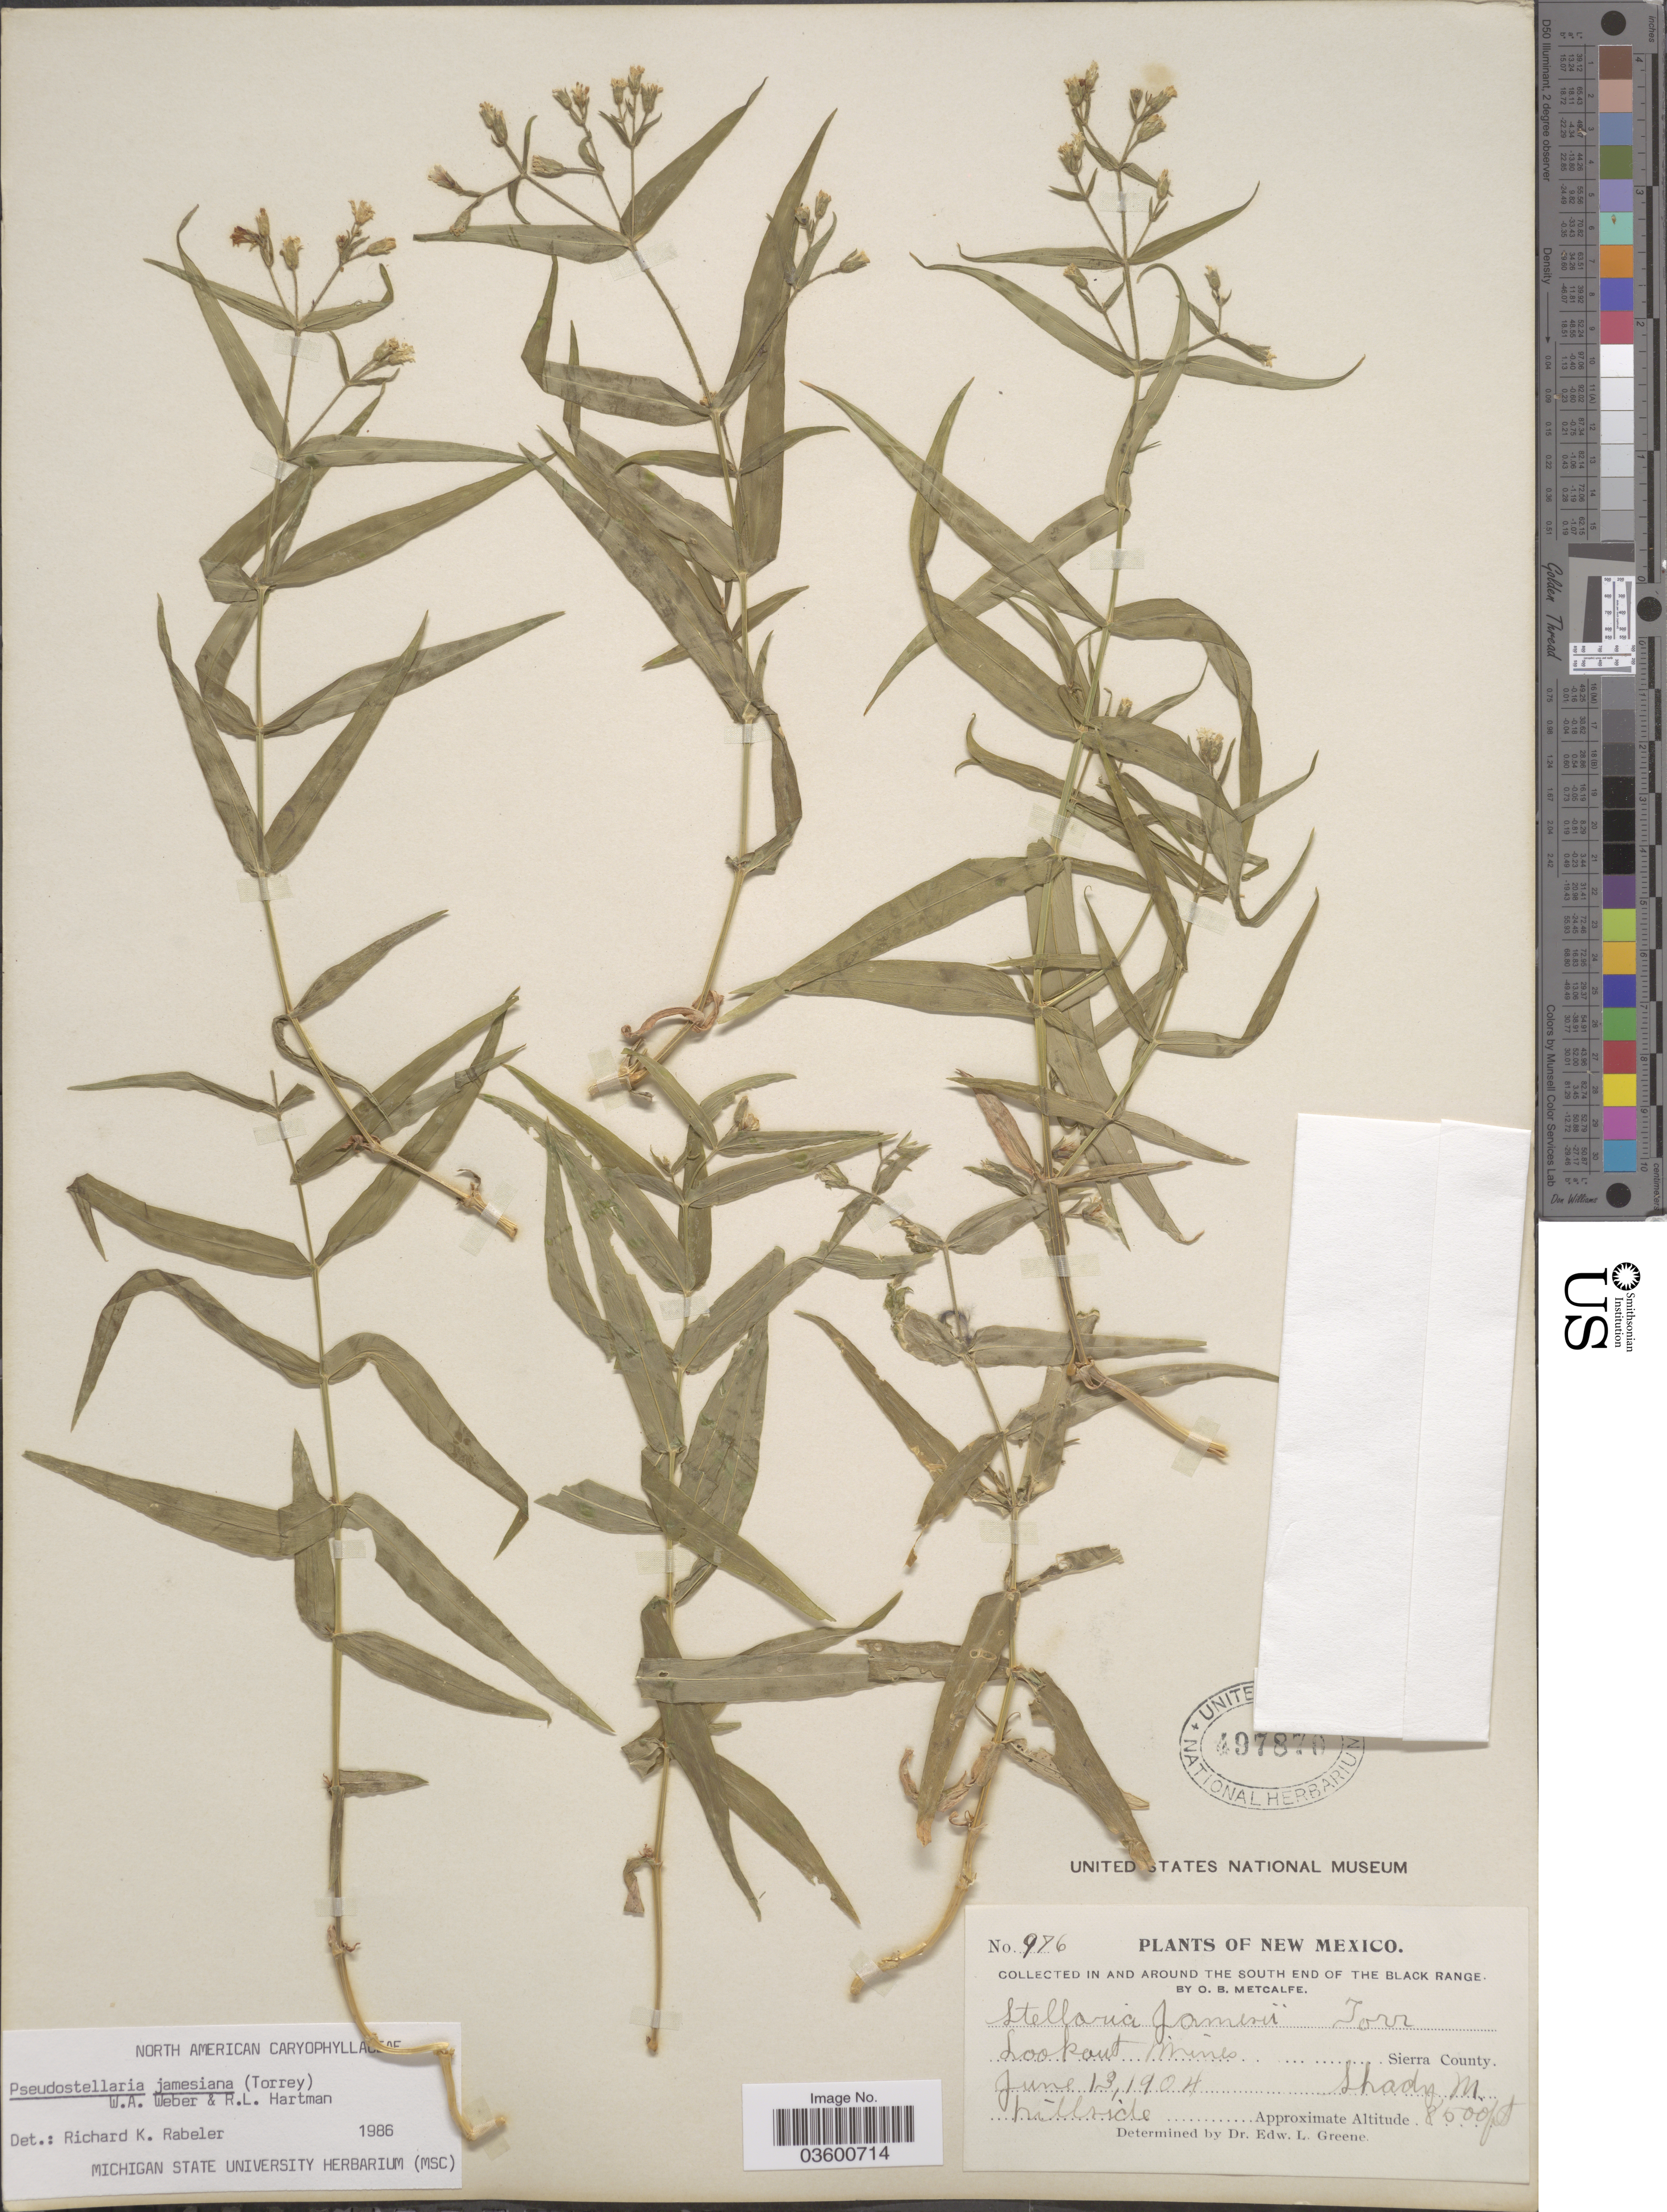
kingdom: Plantae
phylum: Tracheophyta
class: Magnoliopsida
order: Caryophyllales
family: Caryophyllaceae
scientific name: Torreyostellaria jamesiana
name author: (Torr.) Gang Yao et al.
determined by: Strong, M. T., (US), Smithsonian Institution - National Museum of Natural History (UNITED STATES)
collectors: O. B. Metcalfe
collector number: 976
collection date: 1904-06-13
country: United States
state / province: New Mexico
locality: In and around the South end of the Black Range. Lookout Mines, Sierra County. Shady M.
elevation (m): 2591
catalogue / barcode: US 497870